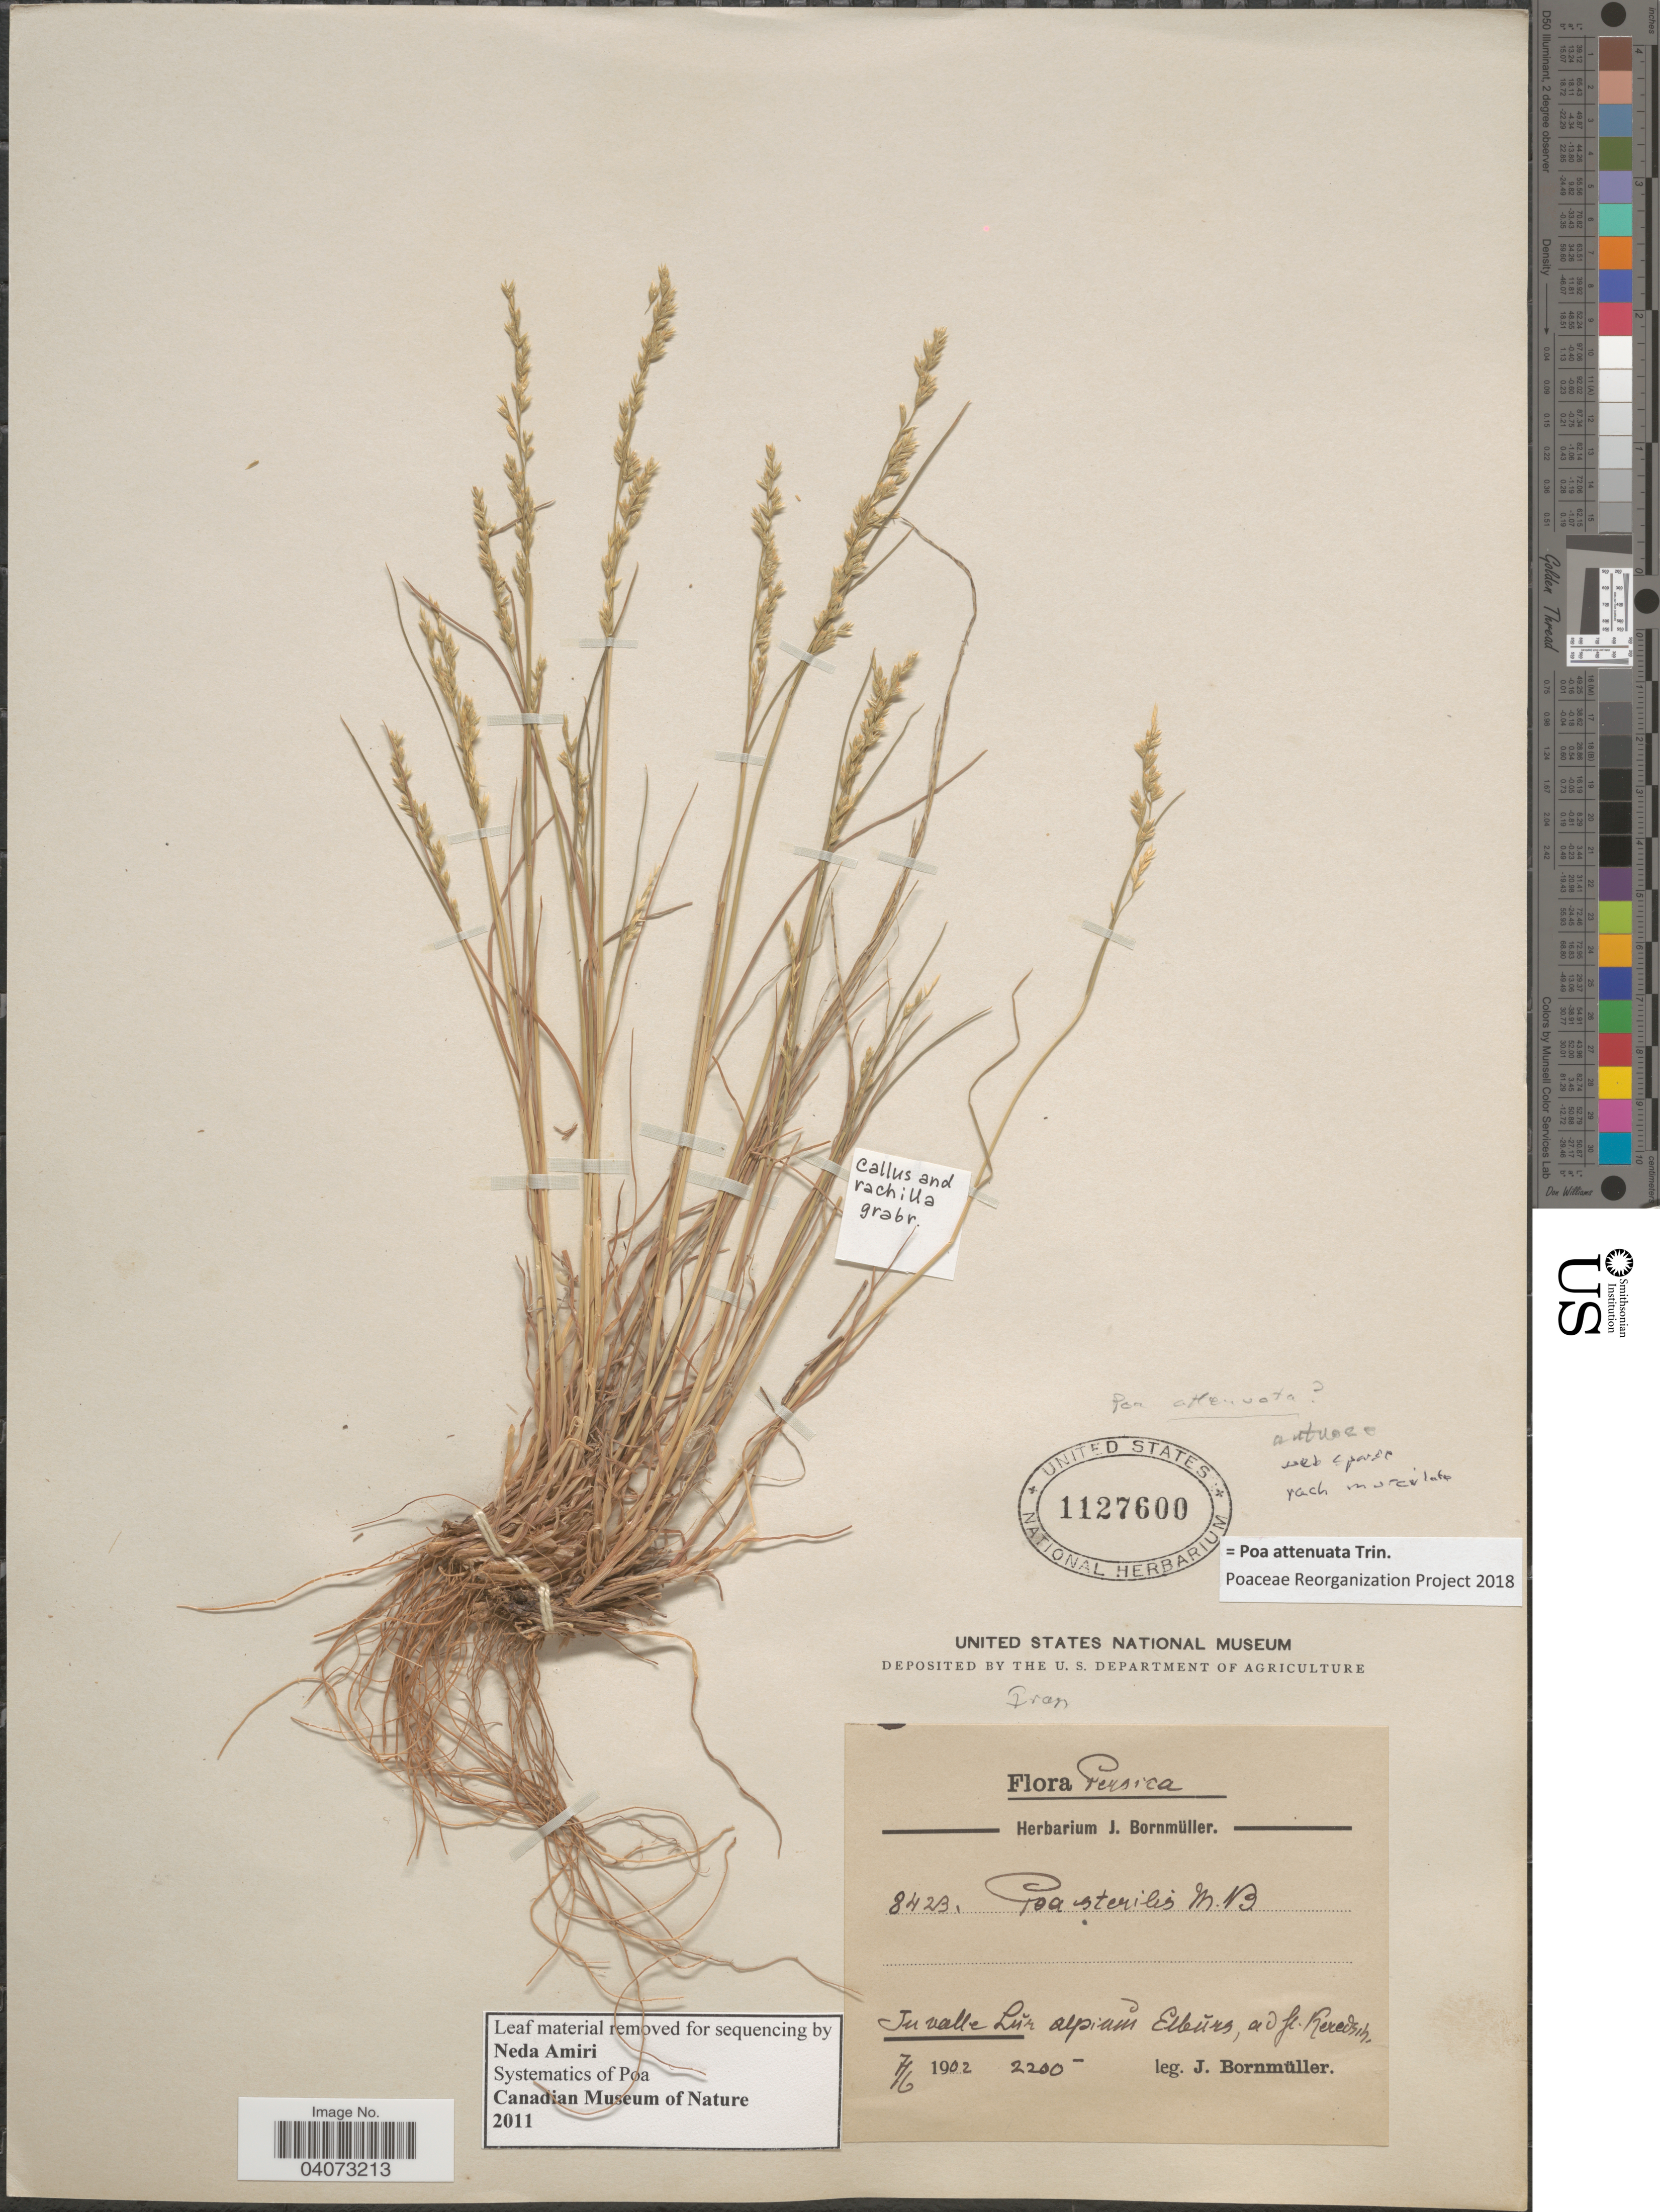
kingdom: Plantae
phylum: Tracheophyta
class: Liliopsida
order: Poales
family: Poaceae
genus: Poa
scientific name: Poa attenuata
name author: Trin.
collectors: J. Bornmüller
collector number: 8423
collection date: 1902-06-07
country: Iran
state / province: Alborz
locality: Persica. In valle Lŭr alpium Elbŭrs, ad fl. Keredsin.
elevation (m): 2200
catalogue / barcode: US 1127600